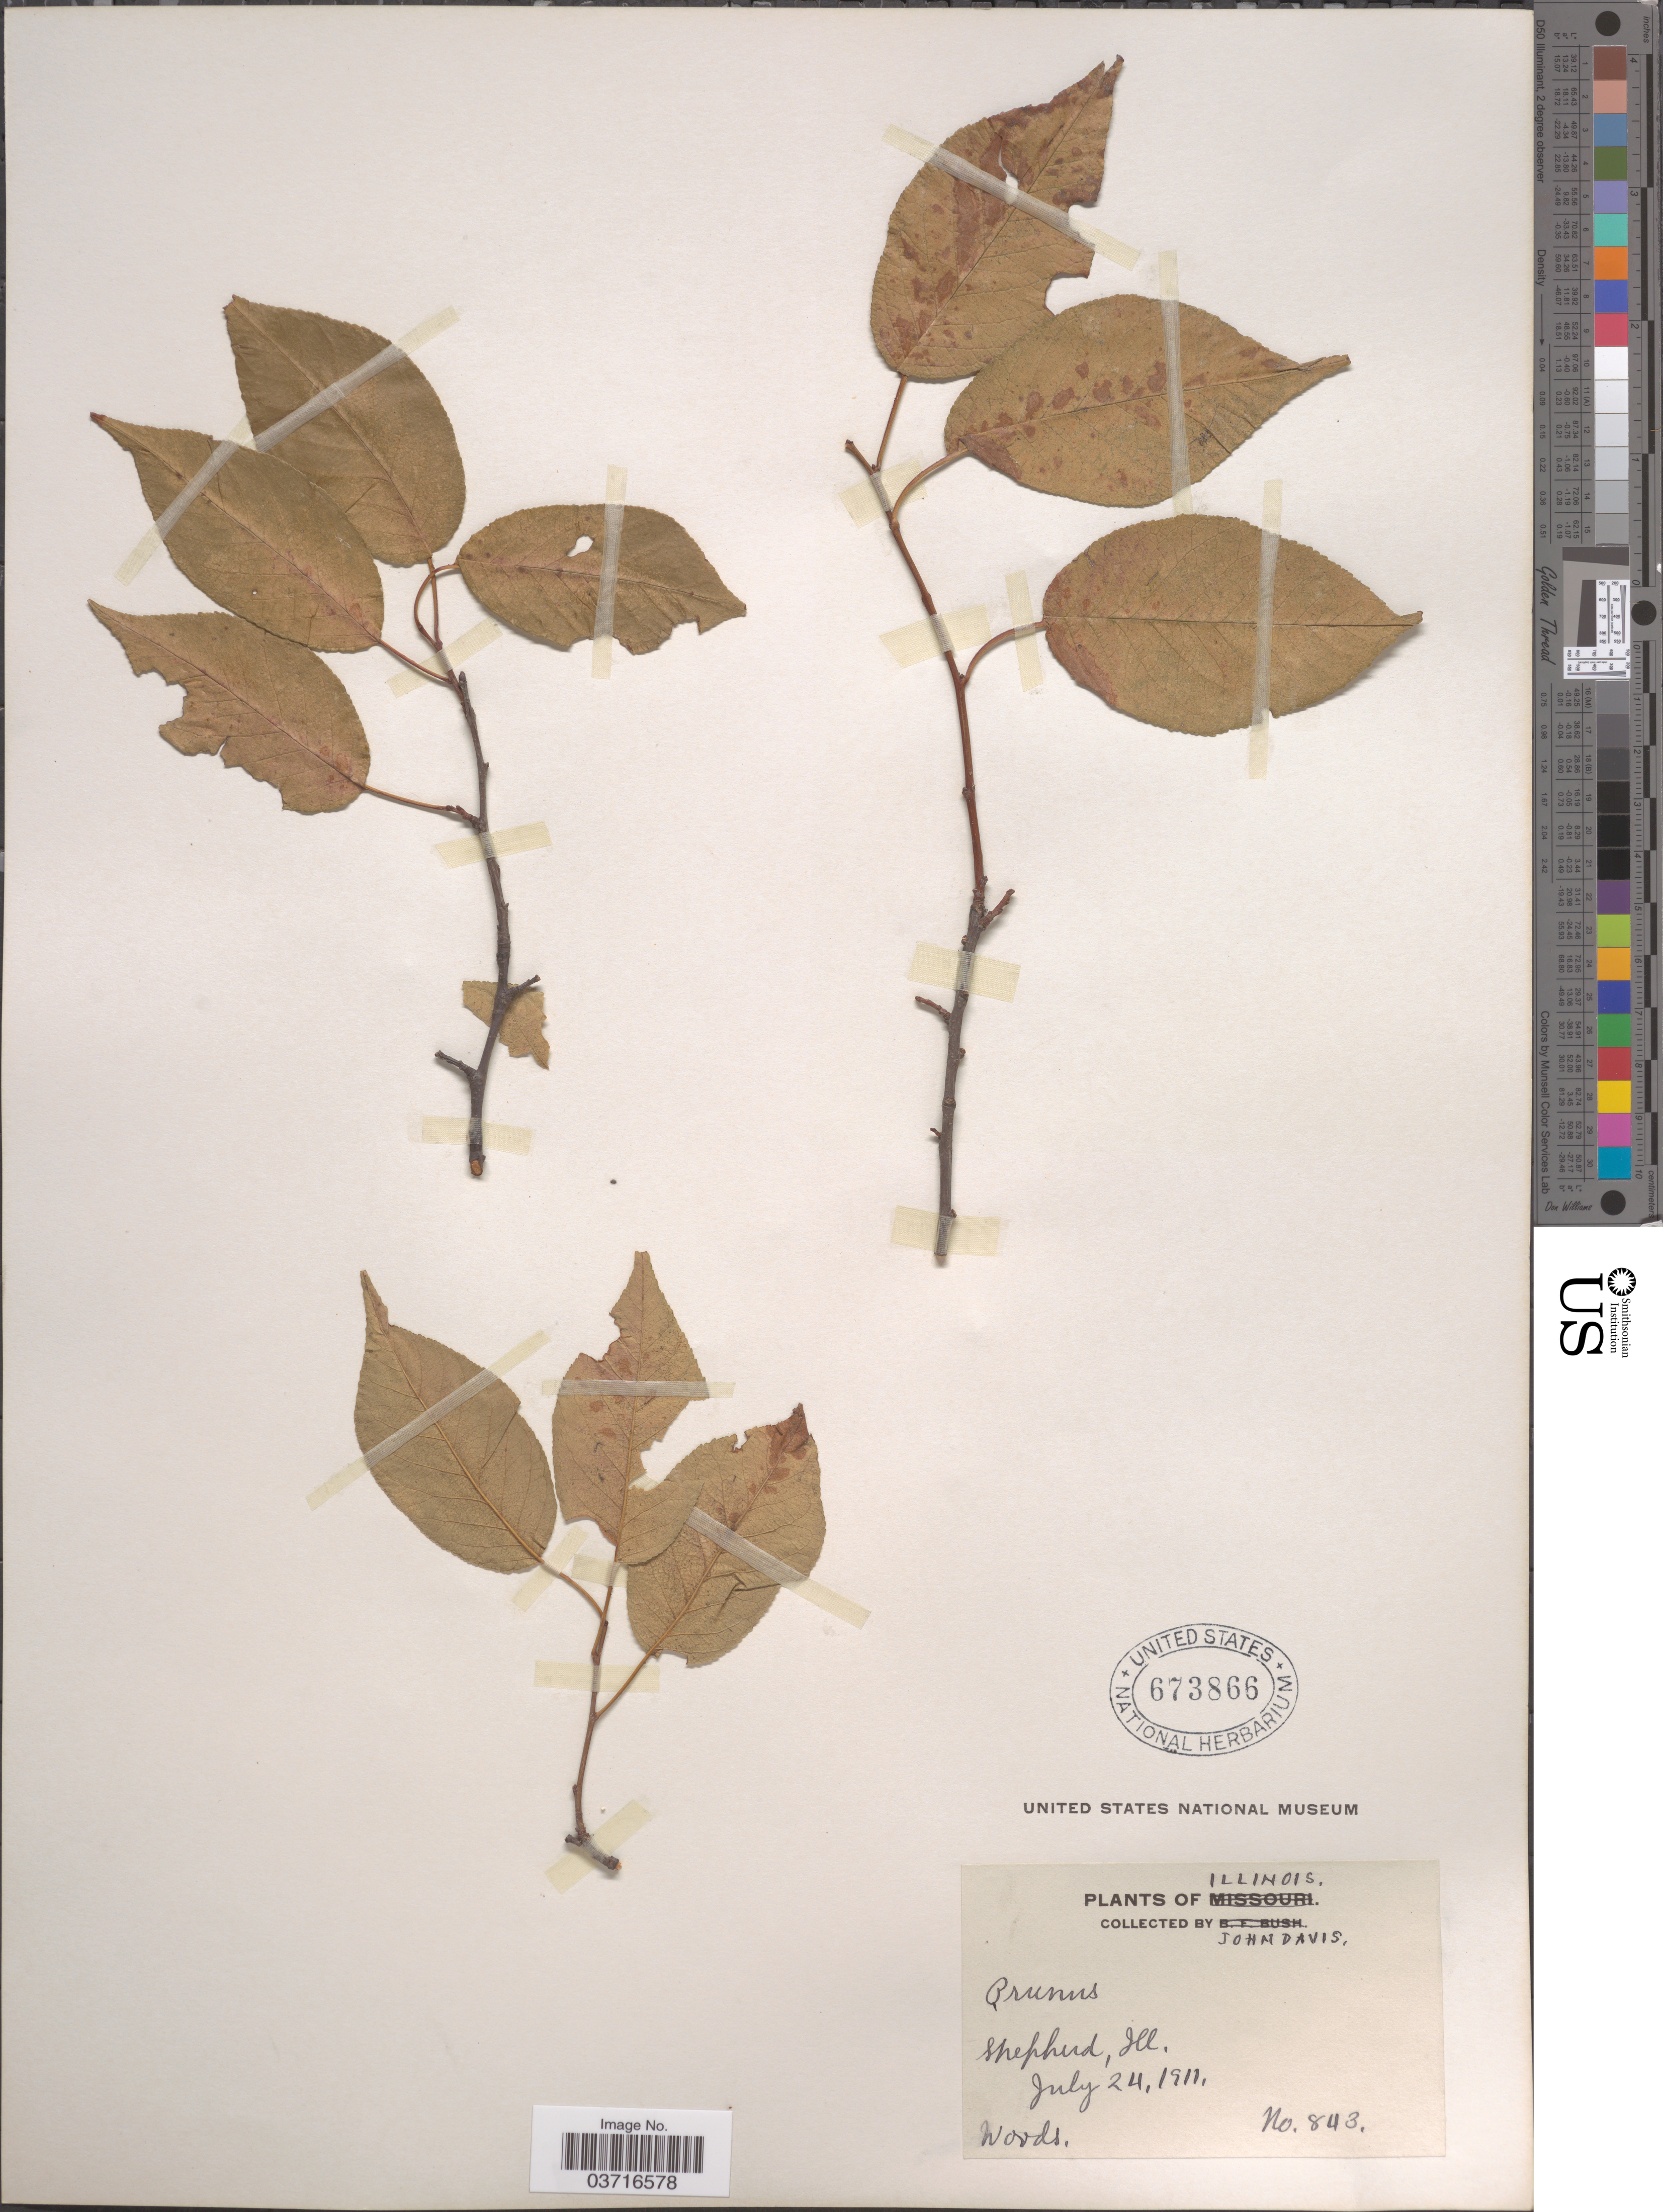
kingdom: Plantae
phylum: Tracheophyta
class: Magnoliopsida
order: Rosales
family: Rosaceae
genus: Prunus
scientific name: Prunus sp.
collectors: J. Davis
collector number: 843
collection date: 1911-07-24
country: United States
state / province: Illinois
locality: Shepherd.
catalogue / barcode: US 673866